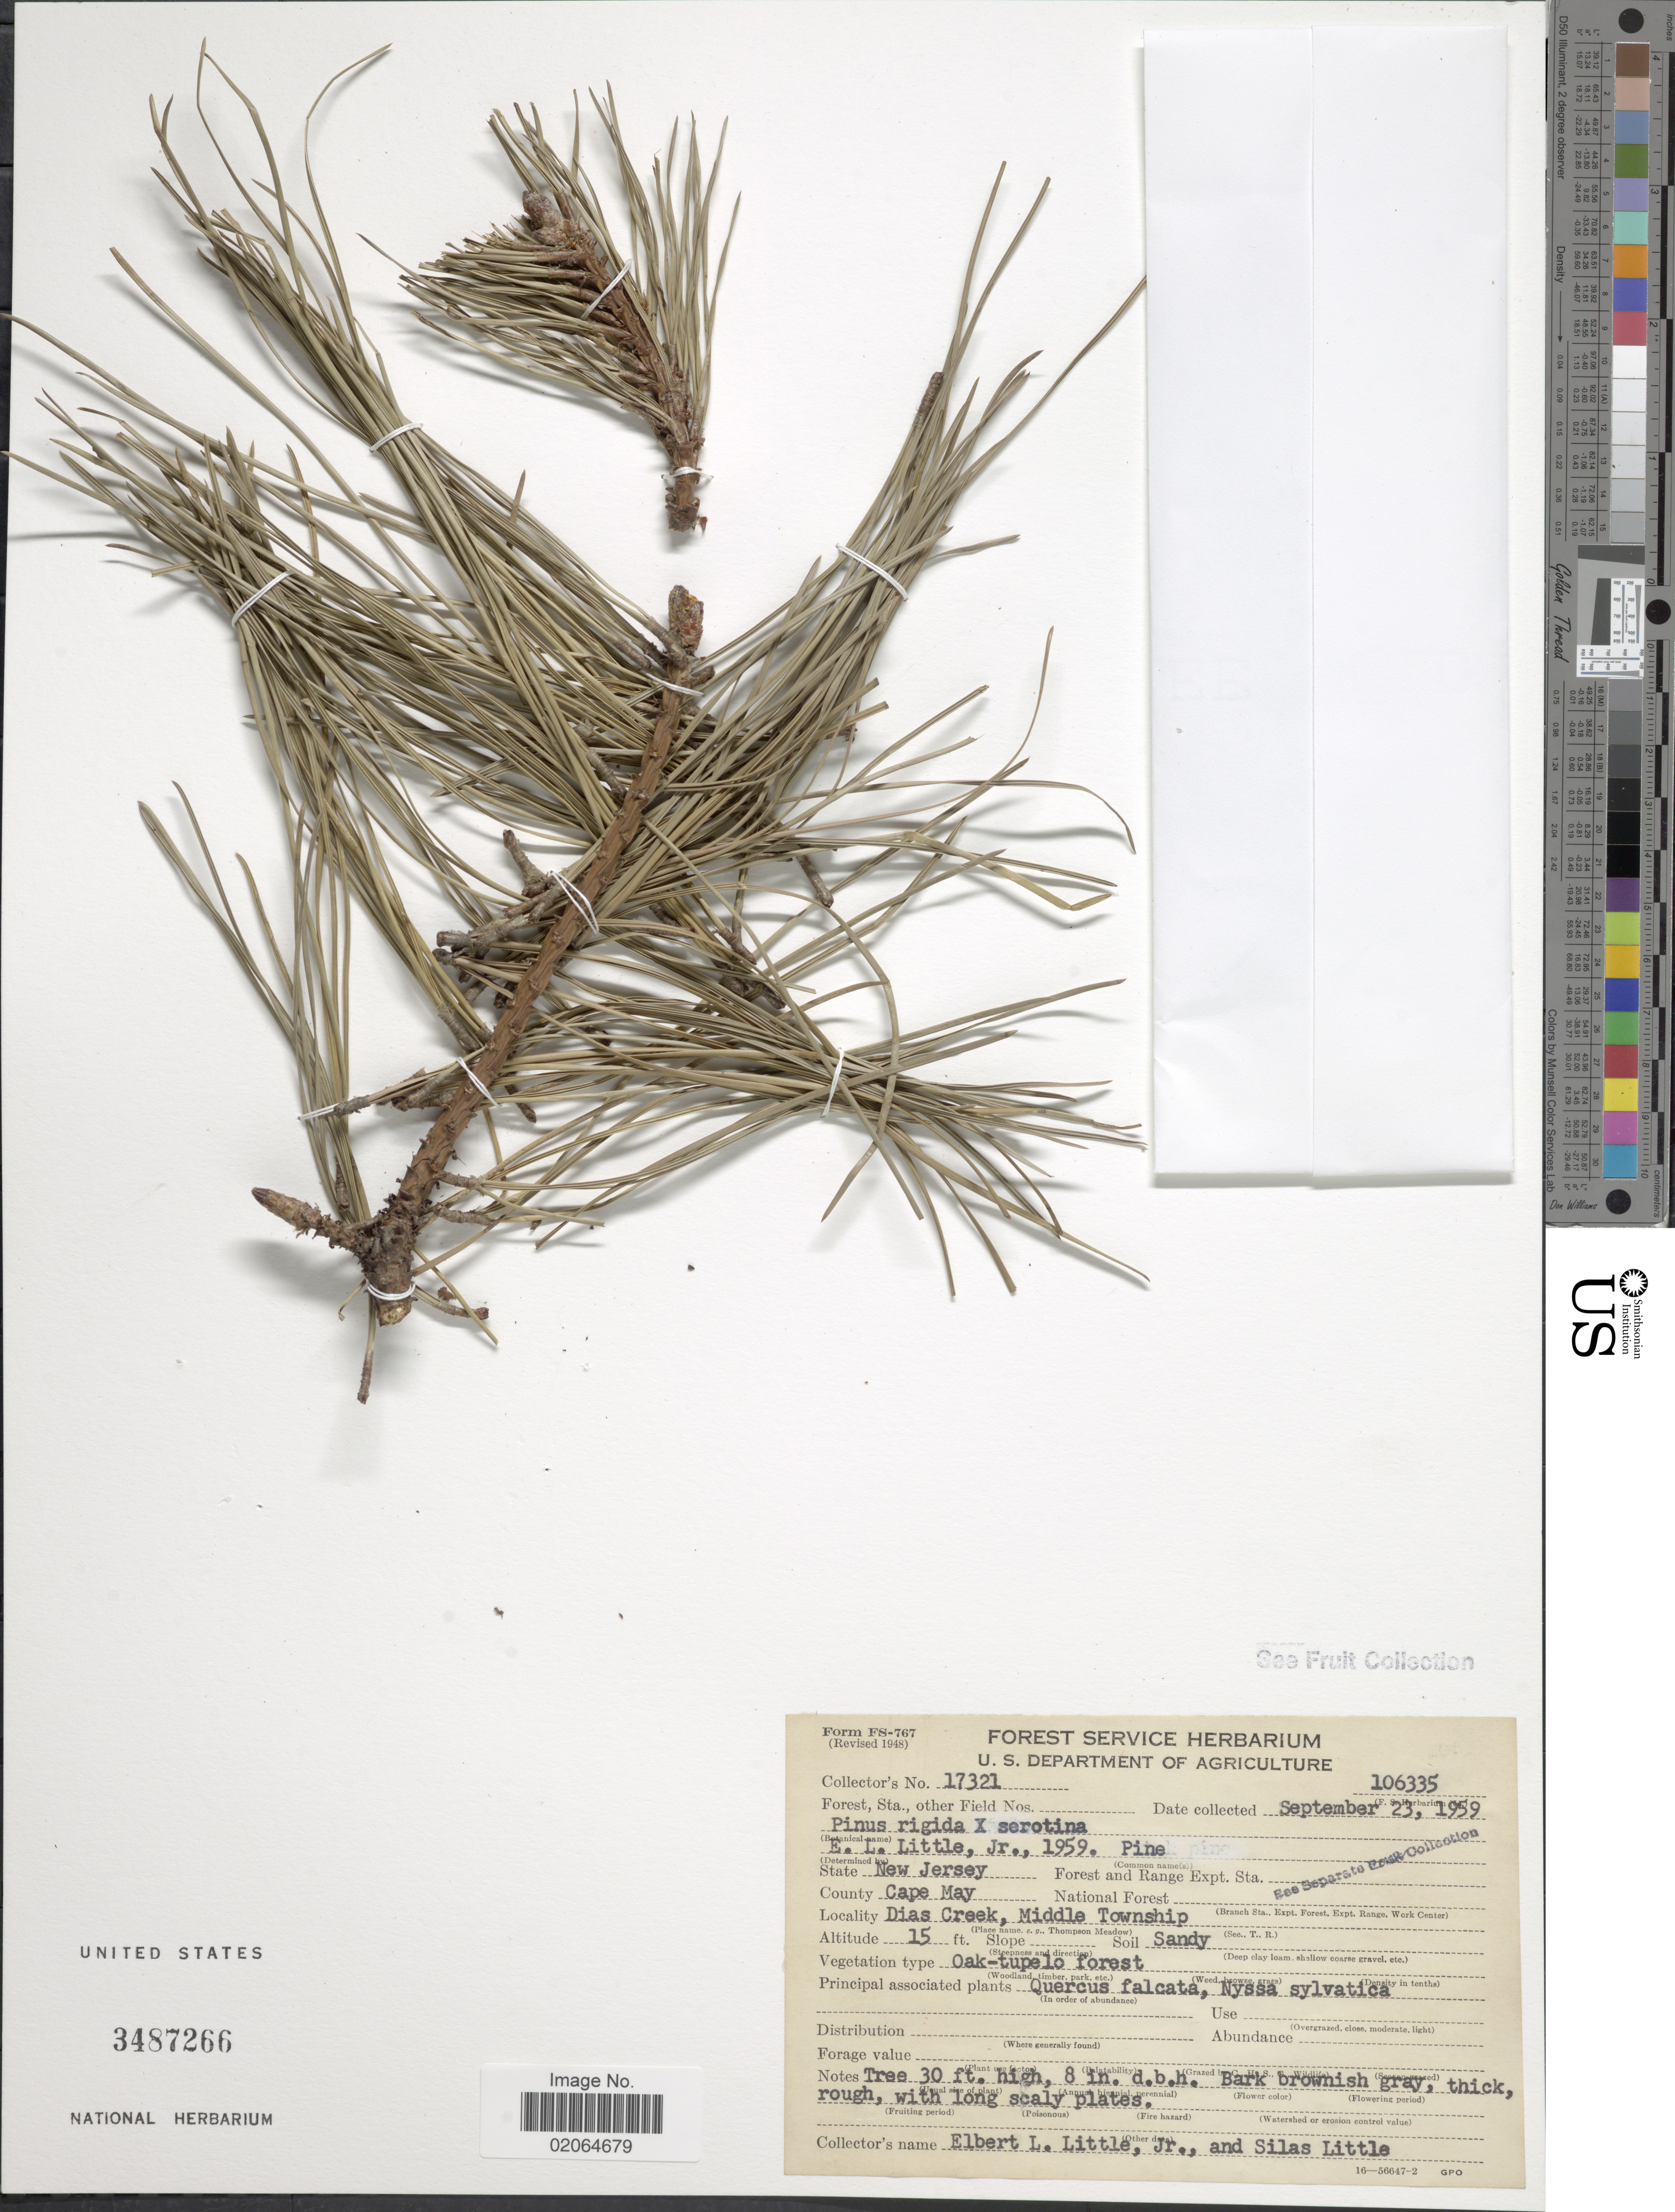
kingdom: Plantae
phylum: Tracheophyta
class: Pinopsida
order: Pinales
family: Pinaceae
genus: Pinus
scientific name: Pinus rigida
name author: Mill.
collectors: E. L. Little & S. Little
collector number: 17321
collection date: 1959-09-23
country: United States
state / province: New Jersey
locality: County Cape May, Dias Creek, Middle Township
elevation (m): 5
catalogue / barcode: US 3487266